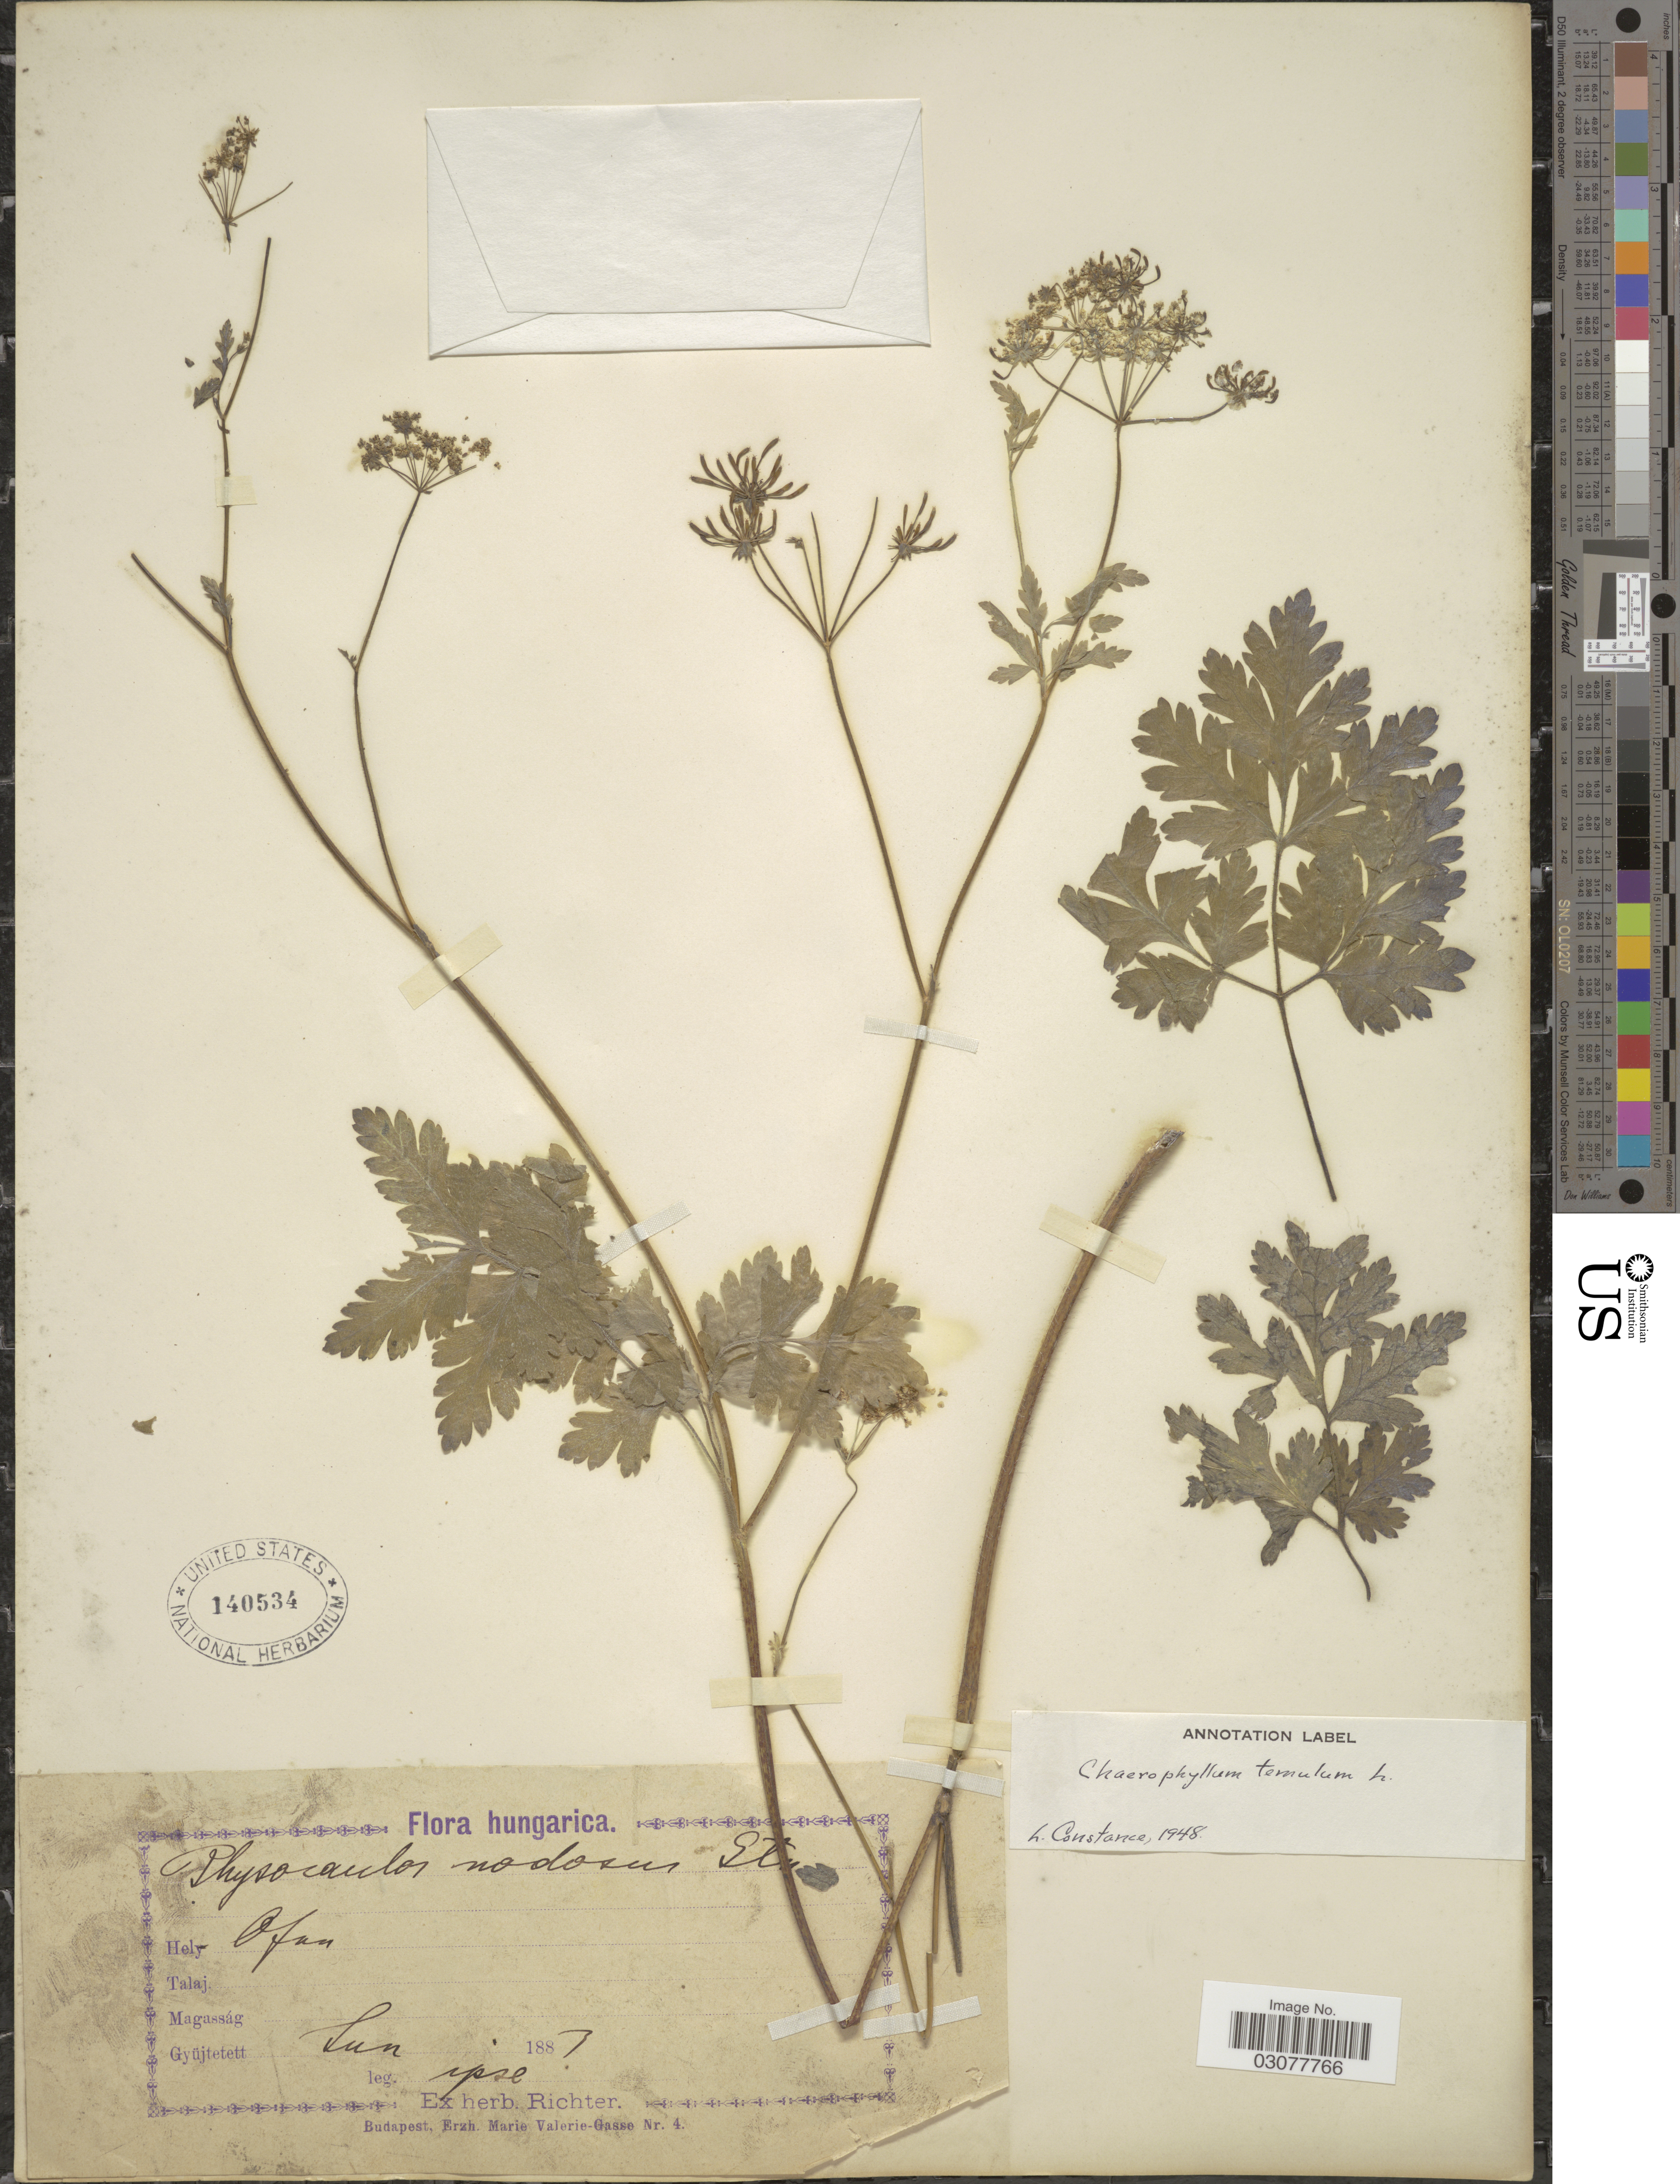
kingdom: Plantae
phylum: Tracheophyta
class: Magnoliopsida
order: Apiales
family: Apiaceae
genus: Chaerophyllum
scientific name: Chaerophyllum temulum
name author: L.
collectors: -- Richter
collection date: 1883-06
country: Hungary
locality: Ofan.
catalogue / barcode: US 140534